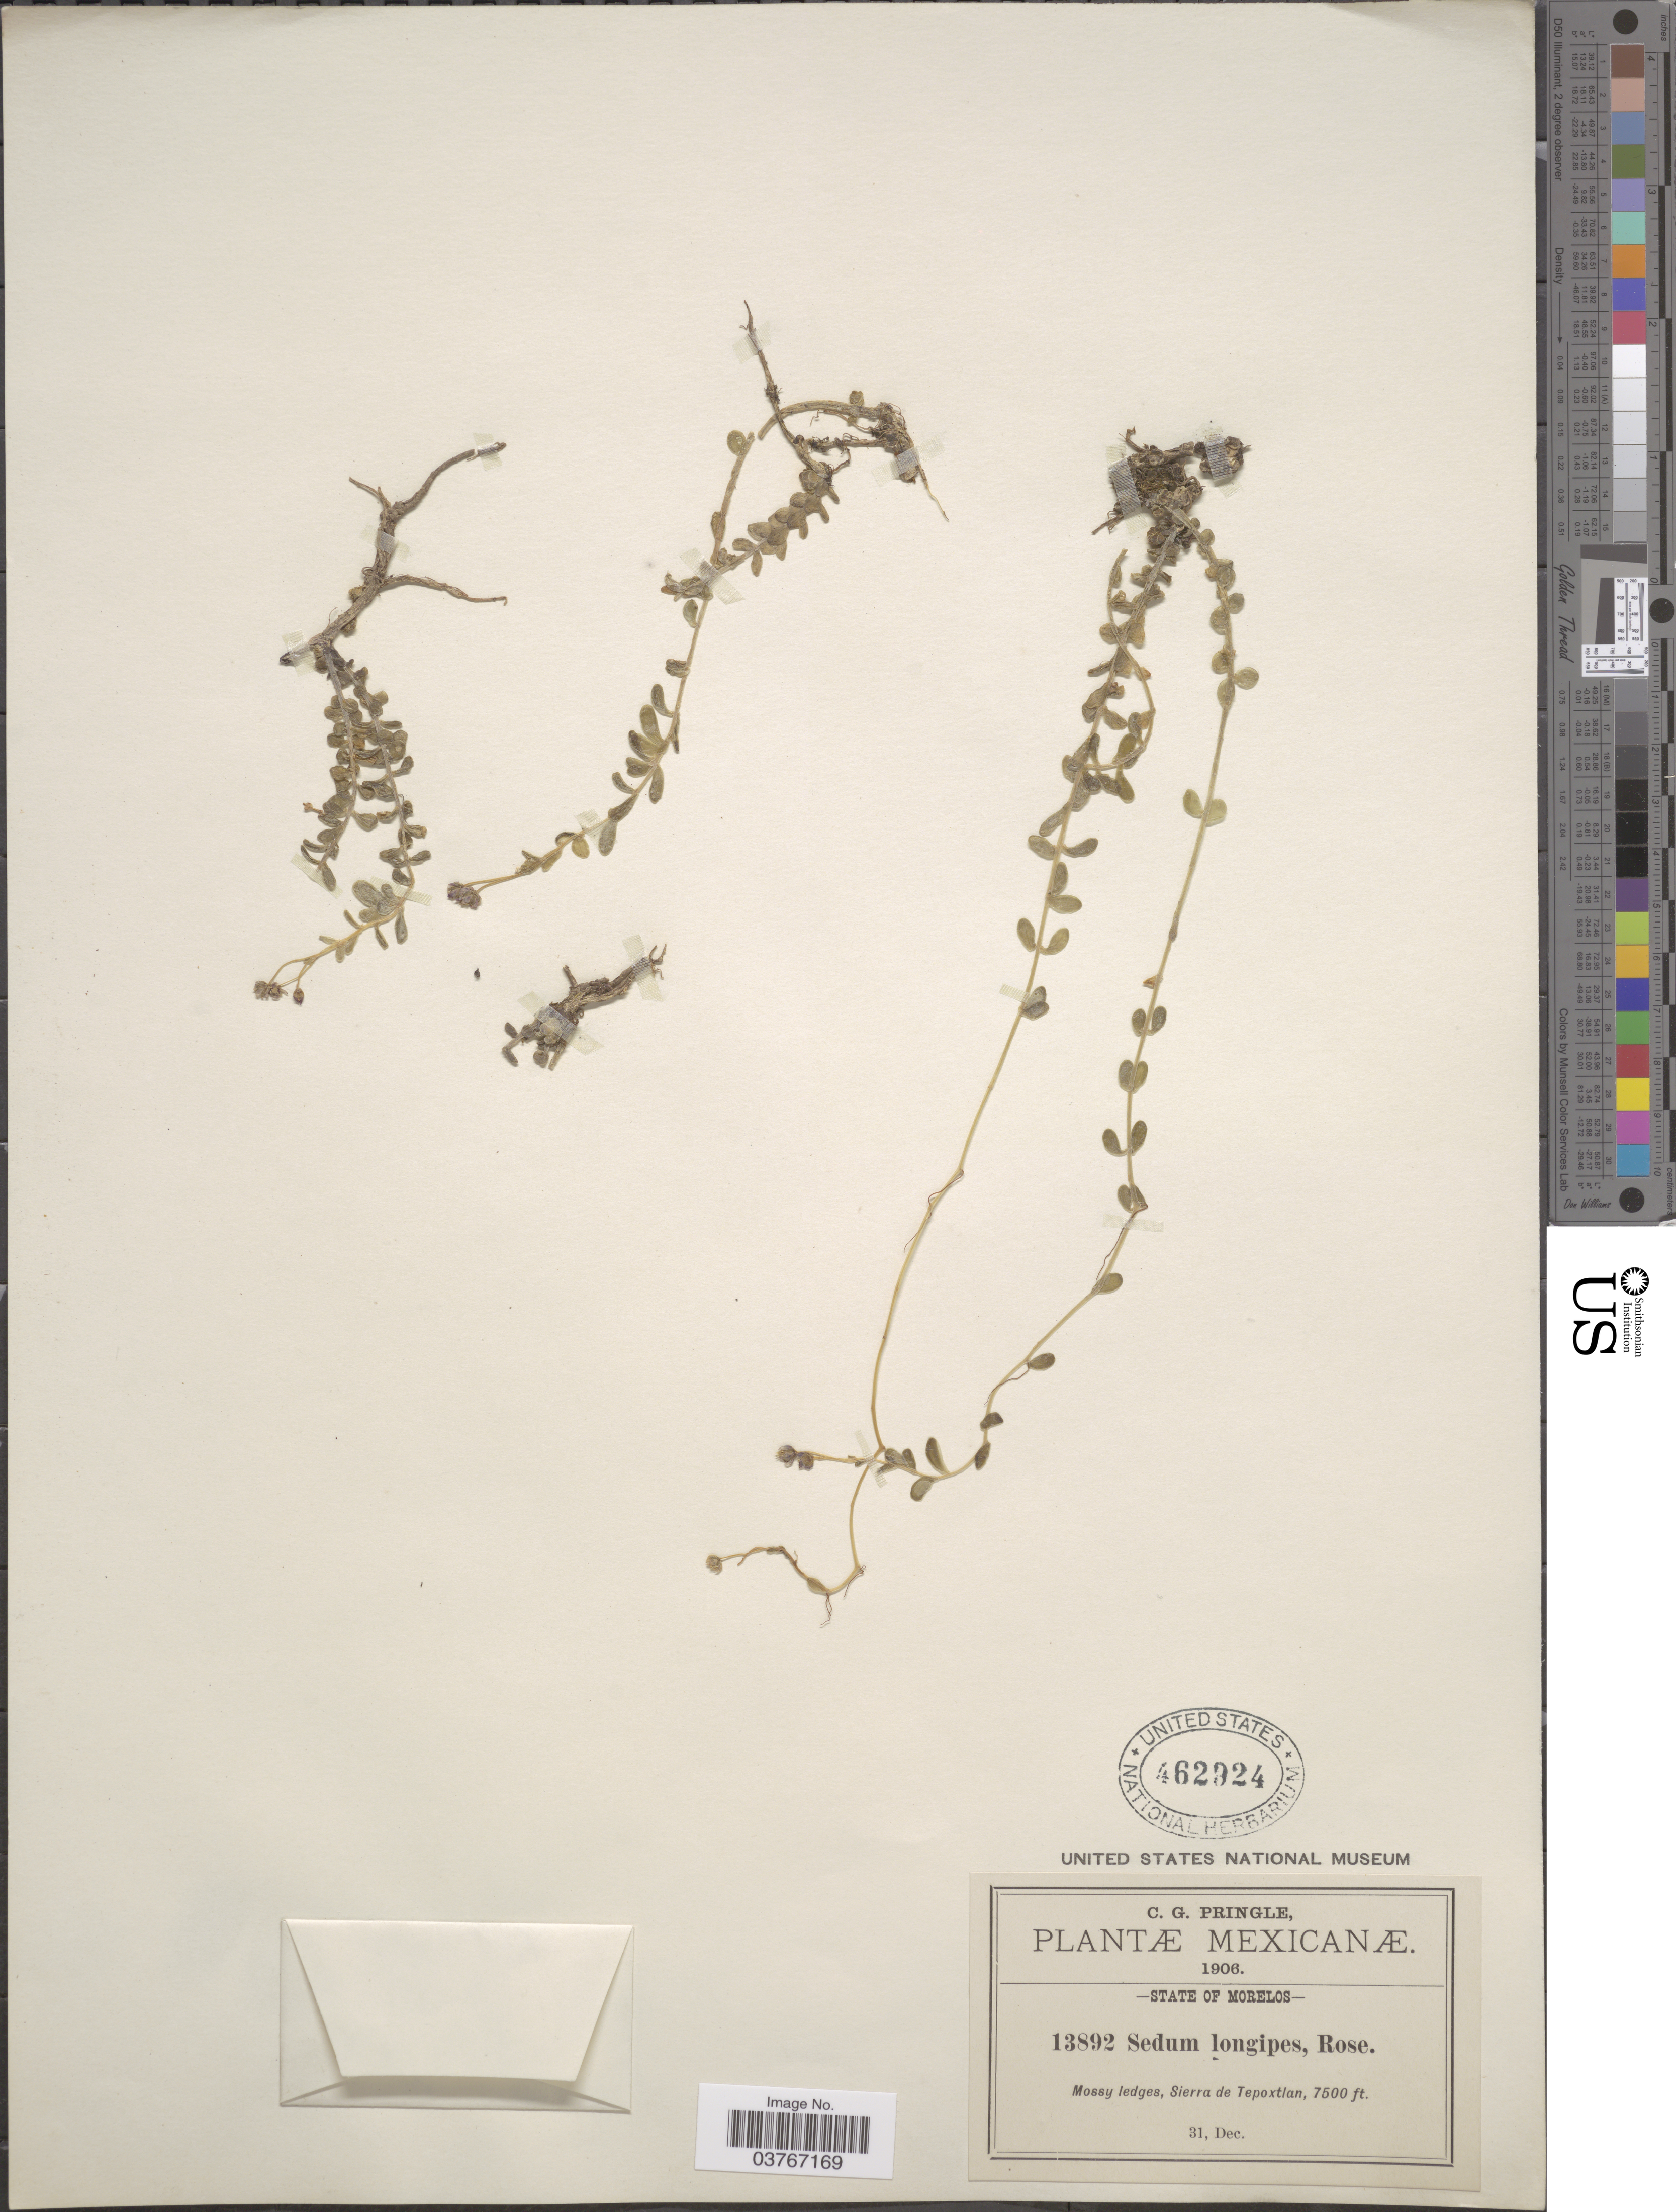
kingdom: Plantae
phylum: Tracheophyta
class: Magnoliopsida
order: Saxifragales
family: Crassulaceae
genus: Sedum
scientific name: Sedum longipes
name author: Rose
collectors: C. G. Pringle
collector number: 13892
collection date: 1906-12-31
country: Mexico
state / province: Morelos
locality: Mossy ledges, Sierra de Tepoxtlan.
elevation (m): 2286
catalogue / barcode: US 462924